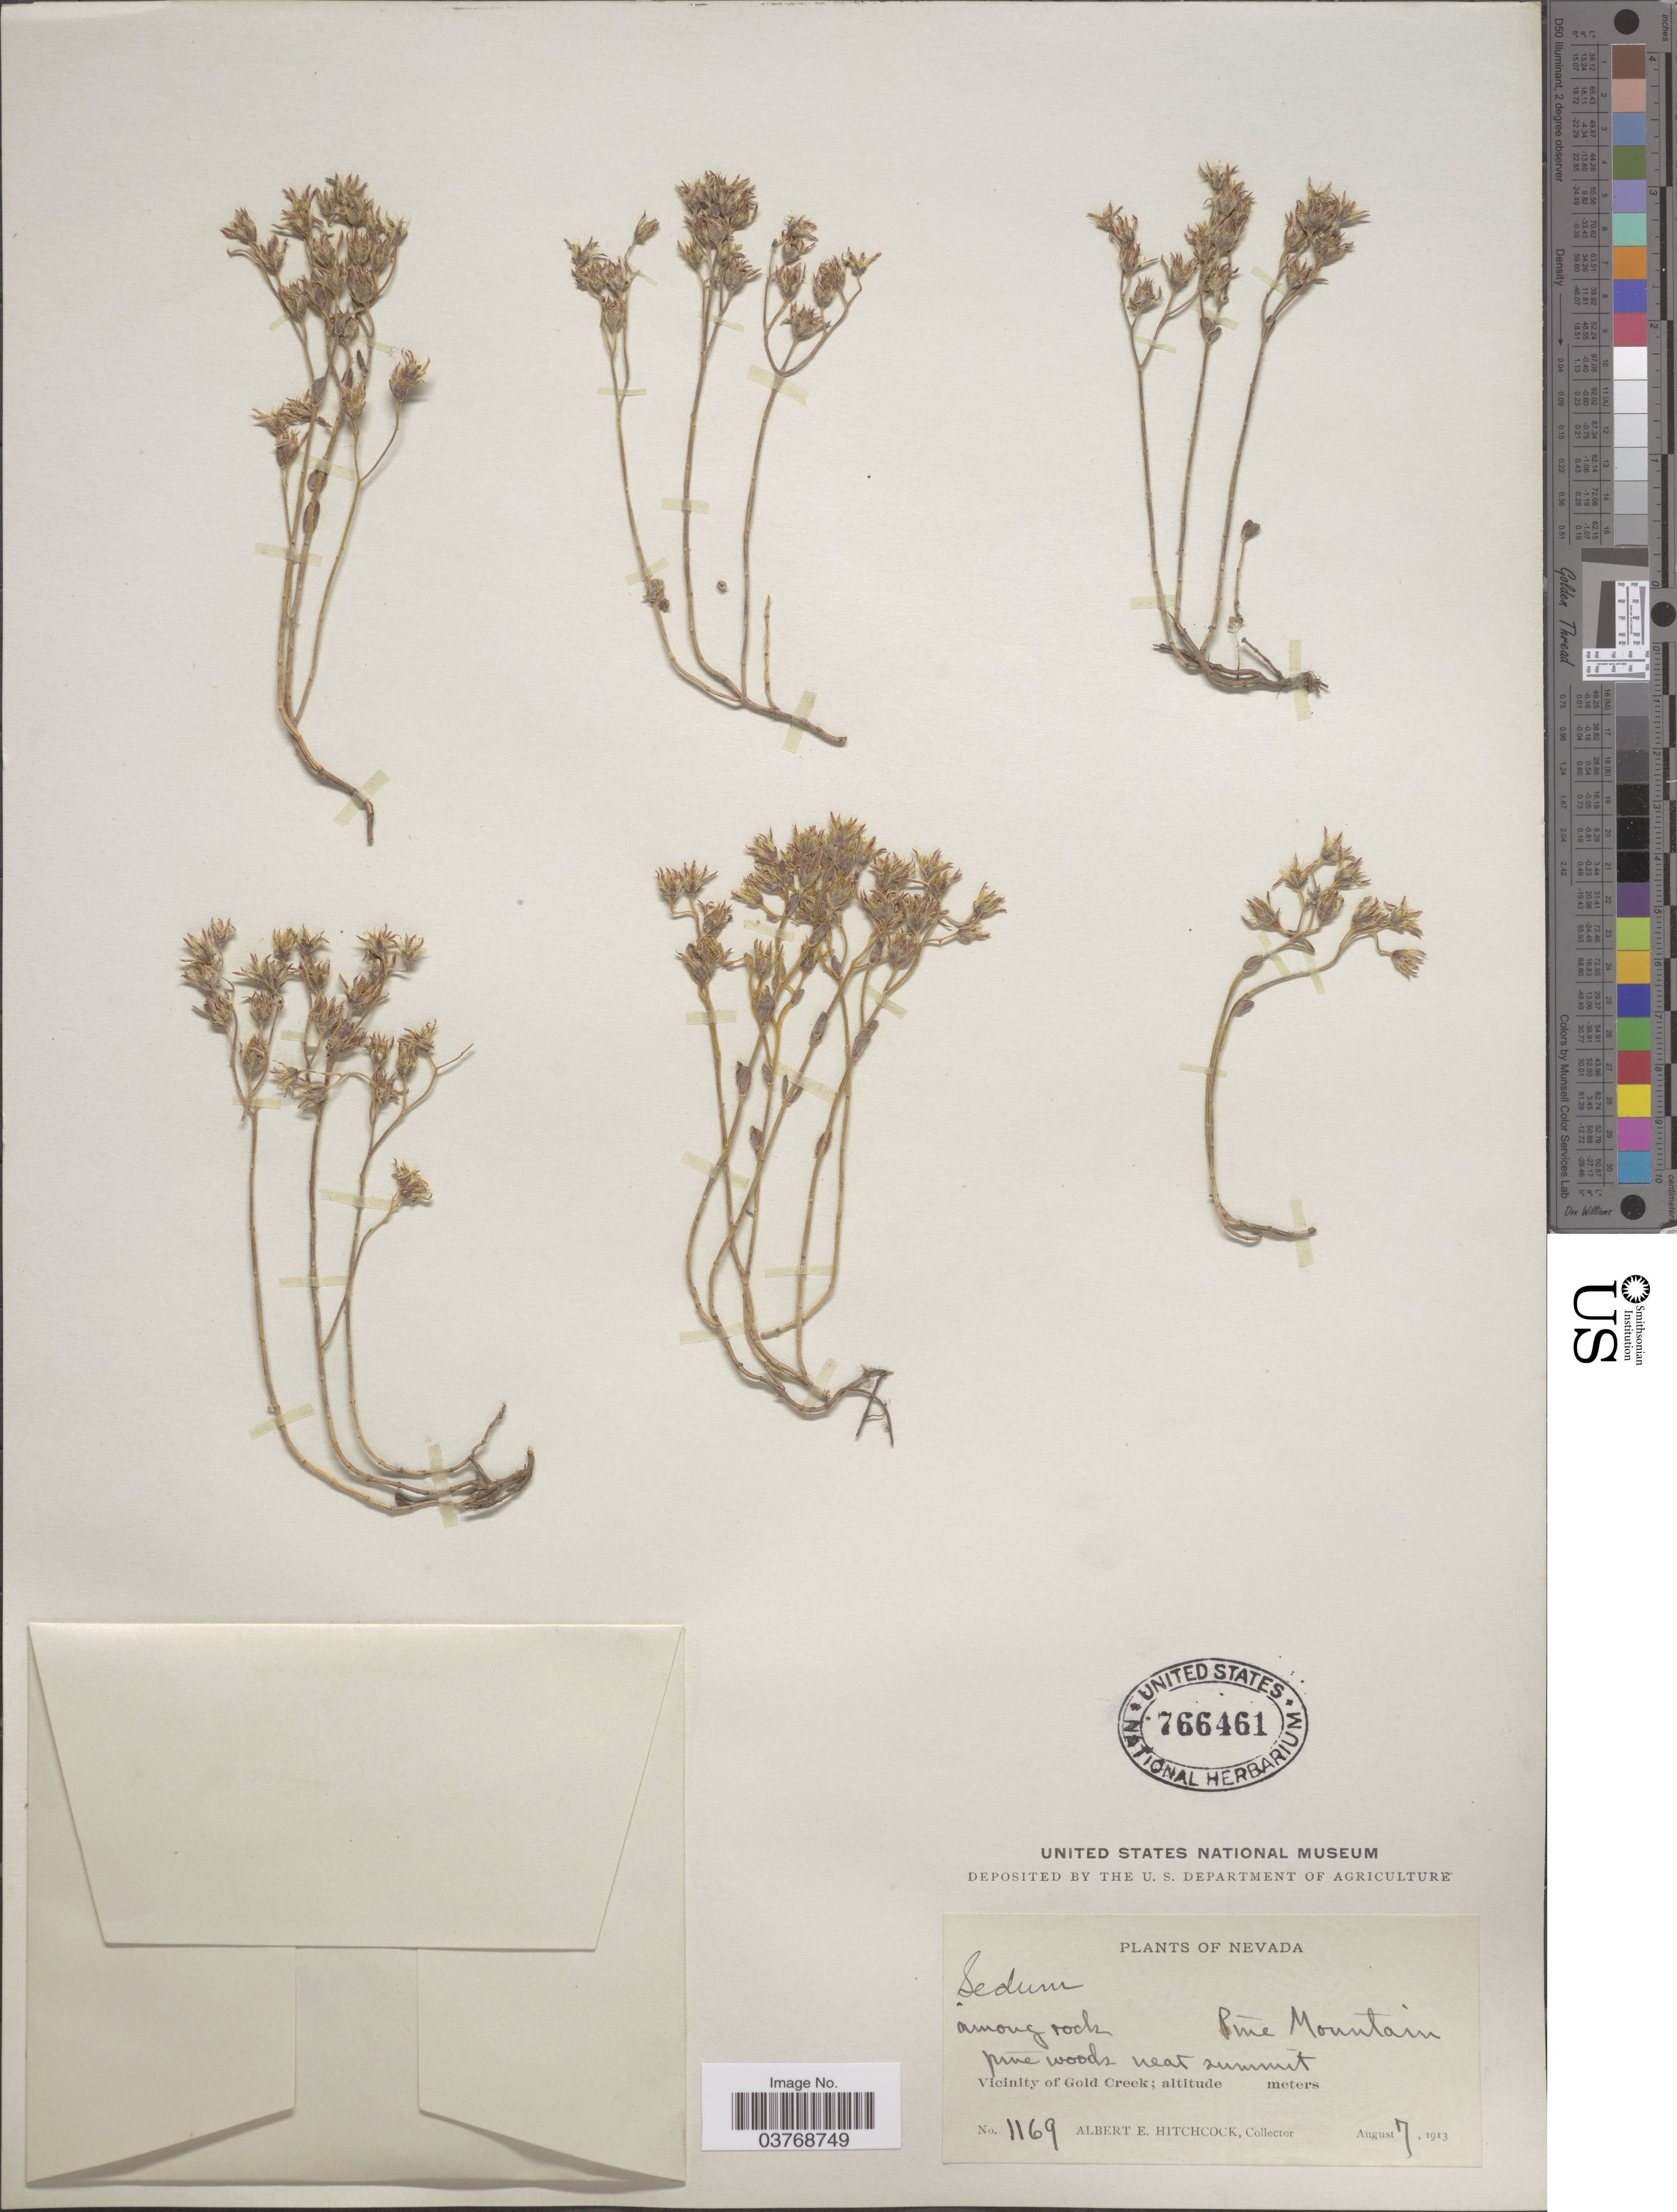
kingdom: Plantae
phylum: Tracheophyta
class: Magnoliopsida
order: Saxifragales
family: Crassulaceae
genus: Sedum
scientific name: Sedum sp.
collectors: A. Hitchcock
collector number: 1169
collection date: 1913-08-07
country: United States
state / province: Nevada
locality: Pine Mountain. Pine woods near summit. Vicinity of Gold Creek.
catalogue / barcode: US 766461